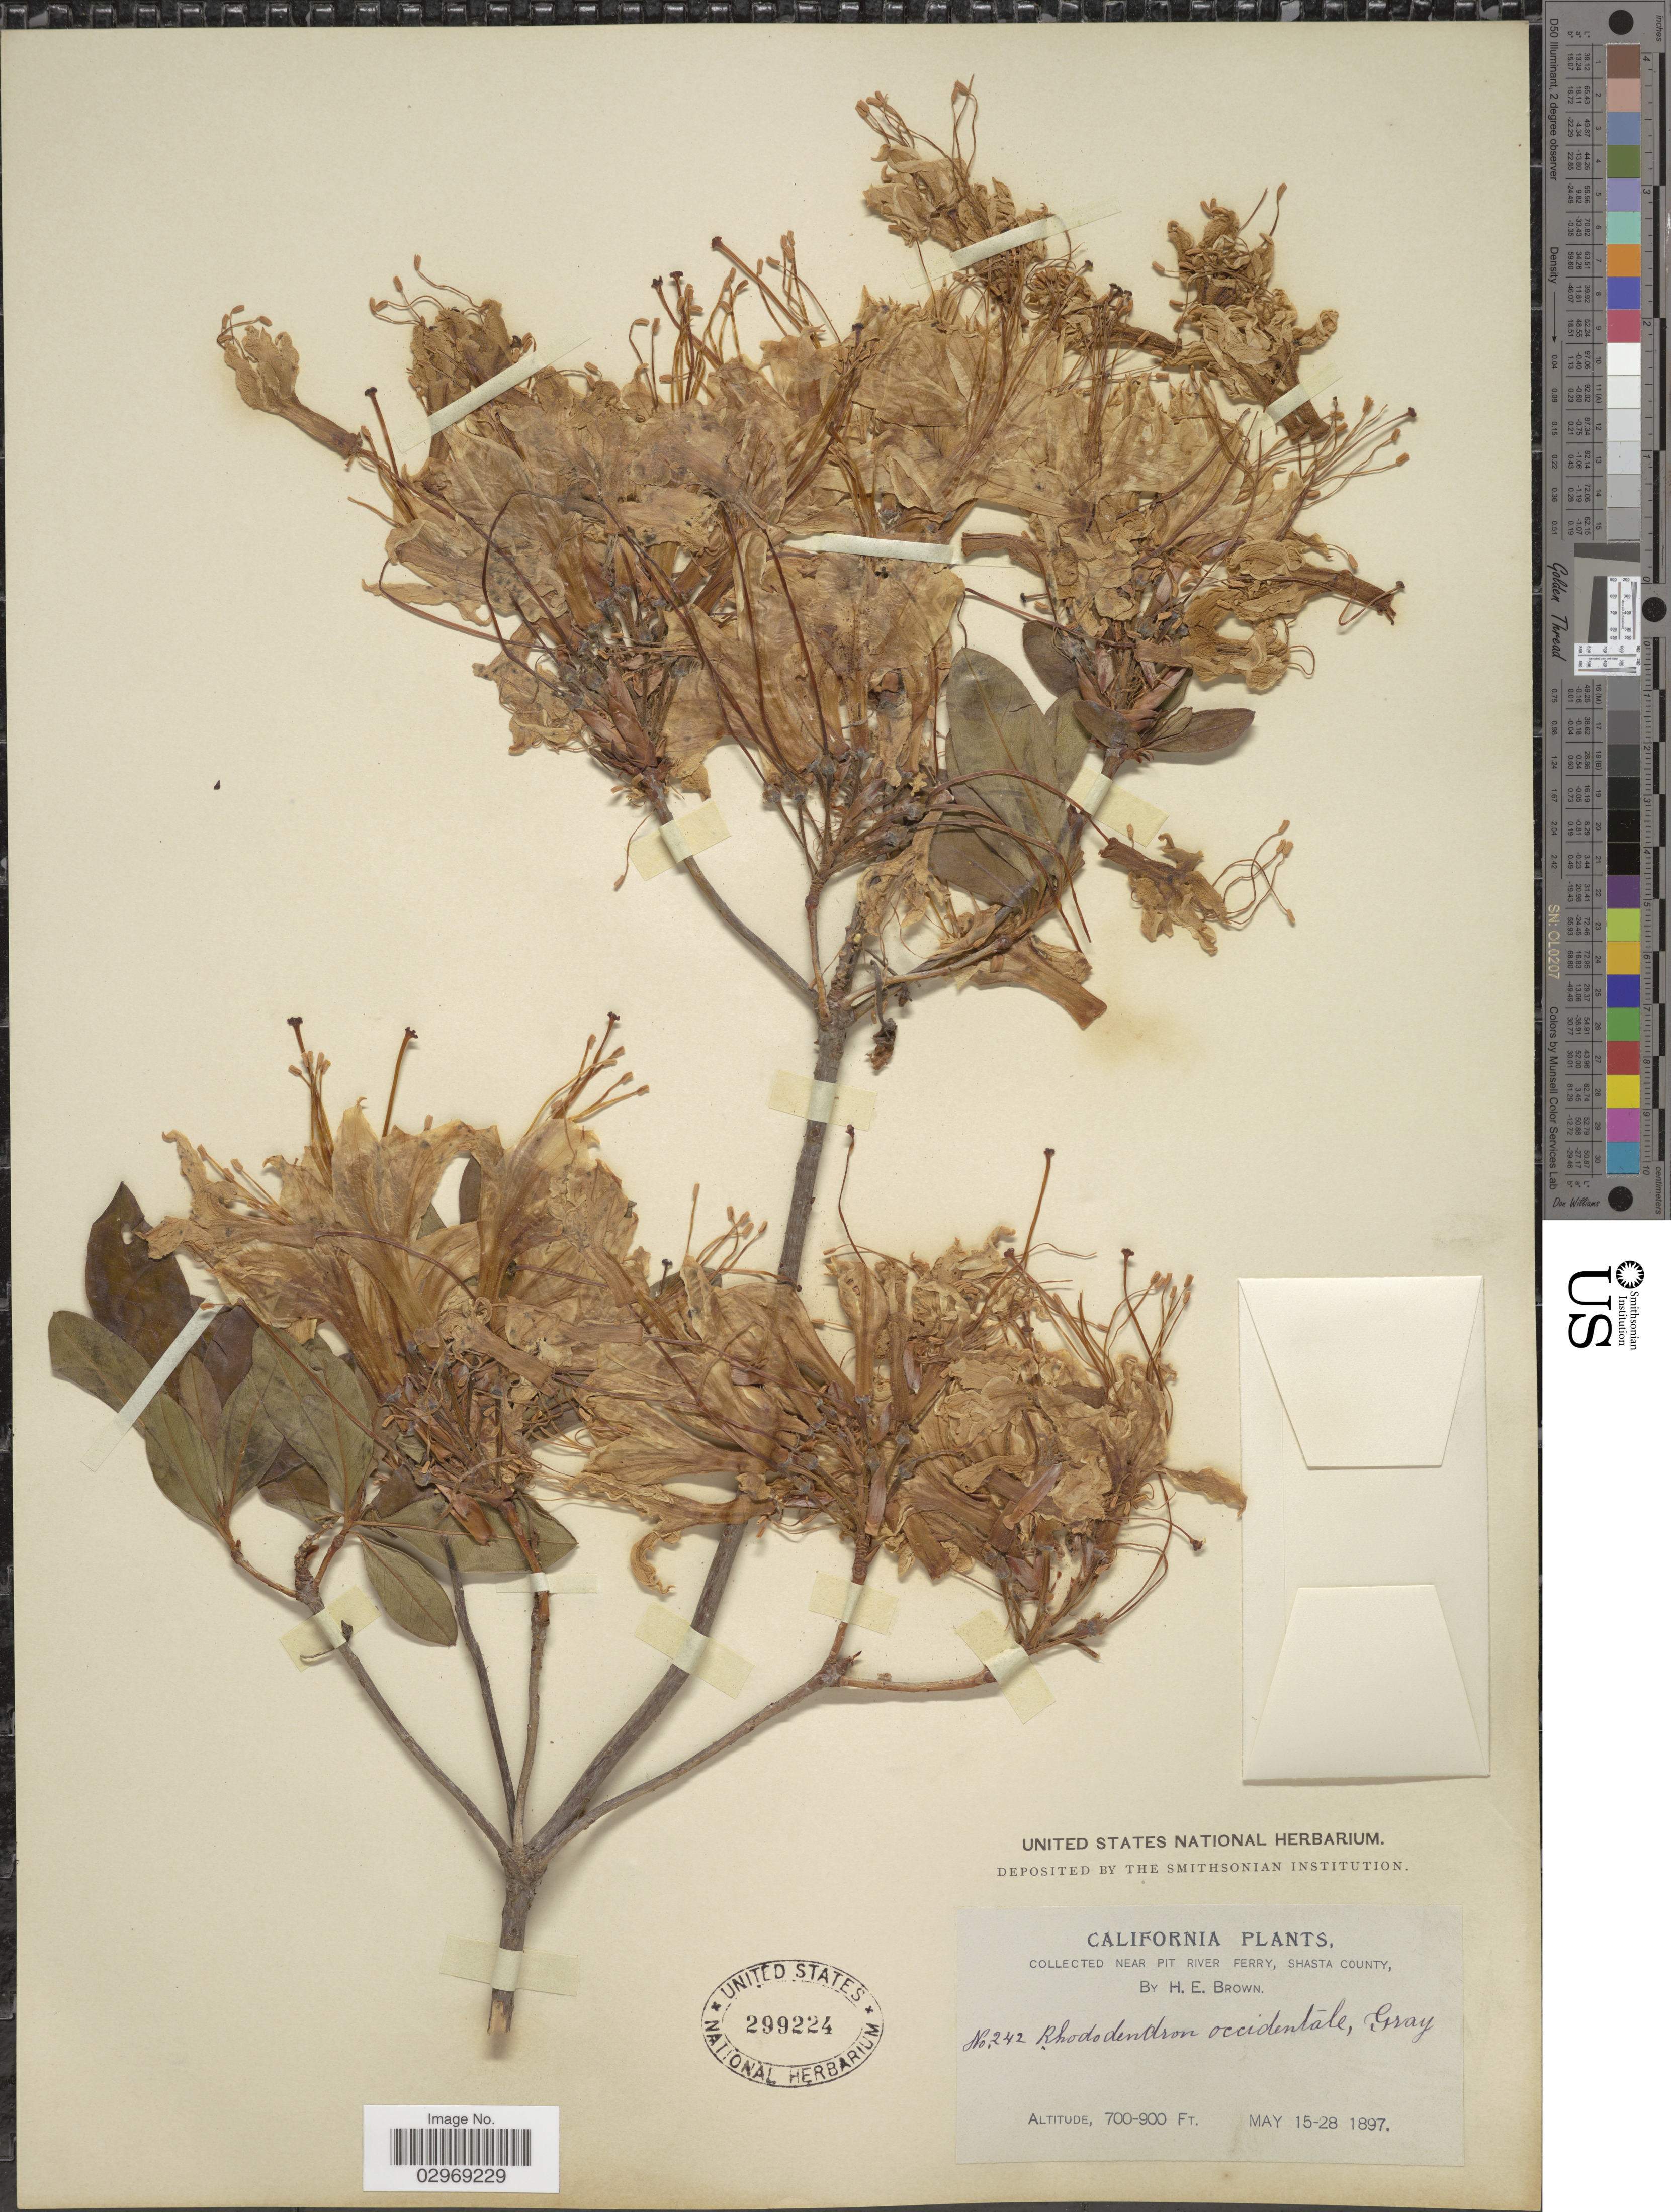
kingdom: Plantae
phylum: Tracheophyta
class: Magnoliopsida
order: Ericales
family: Ericaceae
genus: Rhododendron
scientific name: Rhododendron floccigerum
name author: Franch.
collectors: H. E. Brown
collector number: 242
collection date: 1897-05-15/1897-05-28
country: United States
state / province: California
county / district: Shasta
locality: Near Pit River Ferry, Shasta County.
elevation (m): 213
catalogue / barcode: US 299224